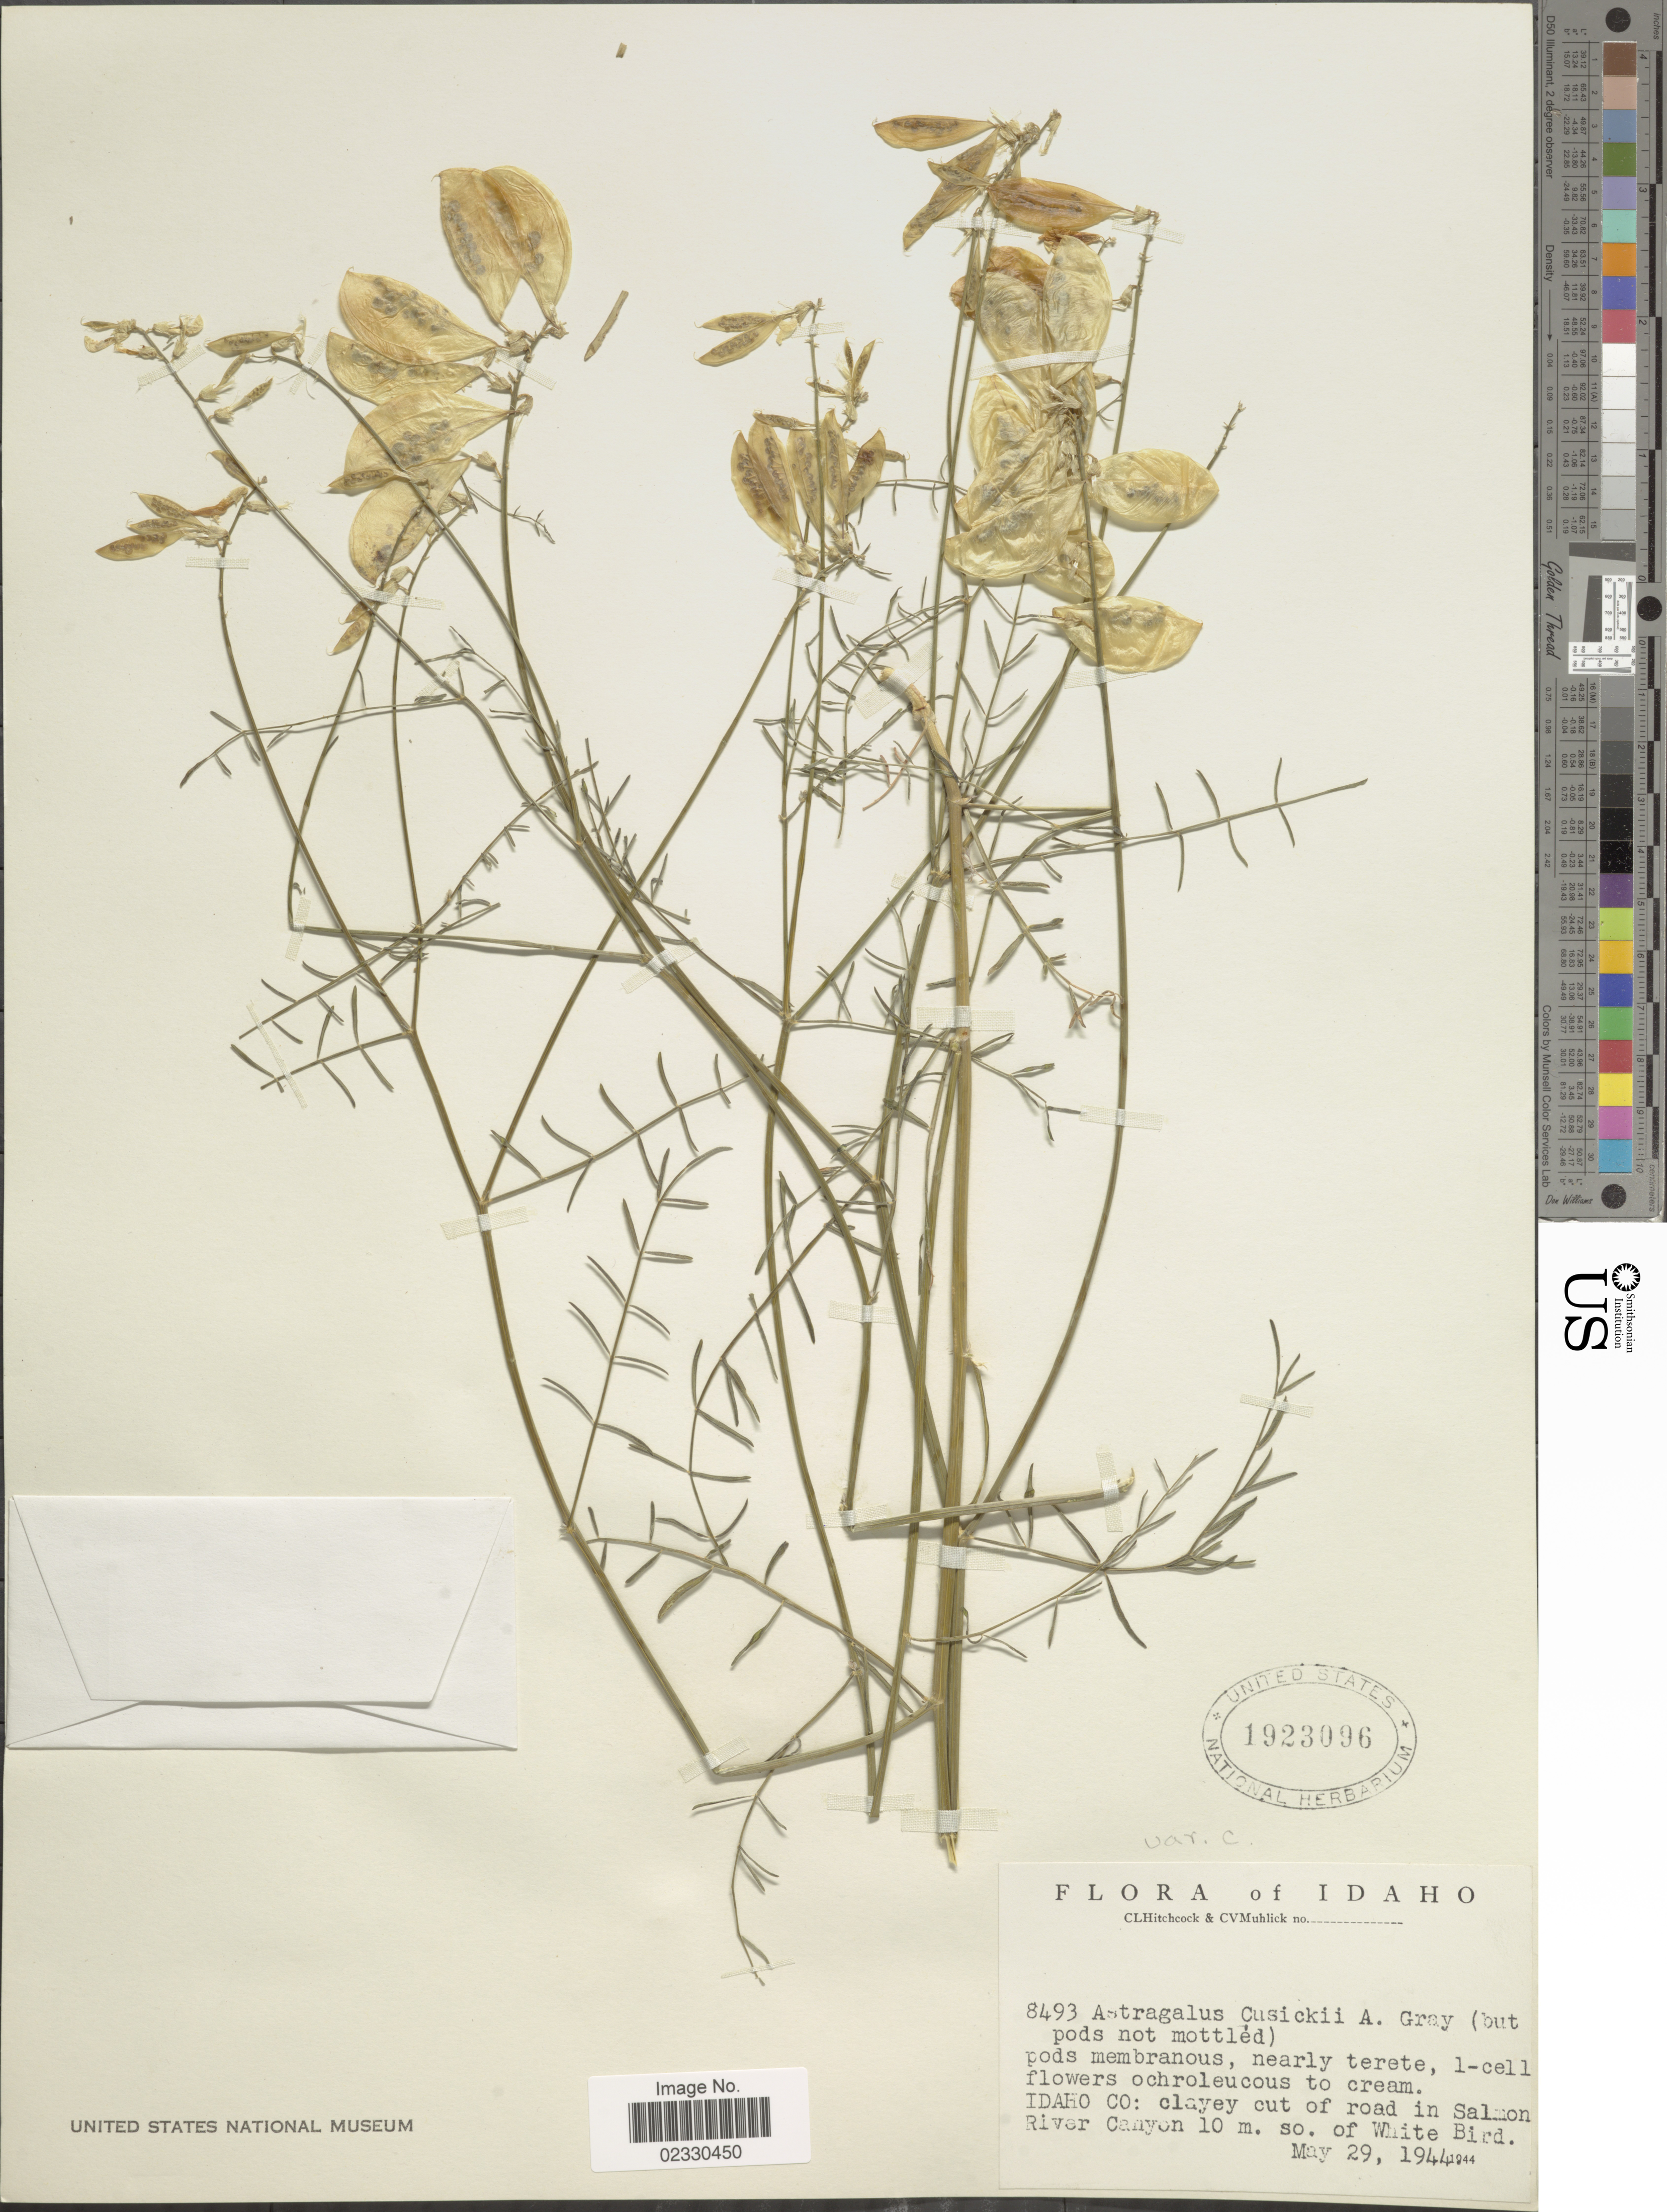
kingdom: Plantae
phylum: Tracheophyta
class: Magnoliopsida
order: Fabales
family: Fabaceae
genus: Astragalus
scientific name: Astragalus cusickii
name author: A. Gray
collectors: C. L. Hitchcock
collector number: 8493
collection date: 1944-05-29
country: United States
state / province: Idaho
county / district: Idaho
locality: clayey cut of road in Salmon River Canyon, 10 mi. so. of White Bird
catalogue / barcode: US 1923096